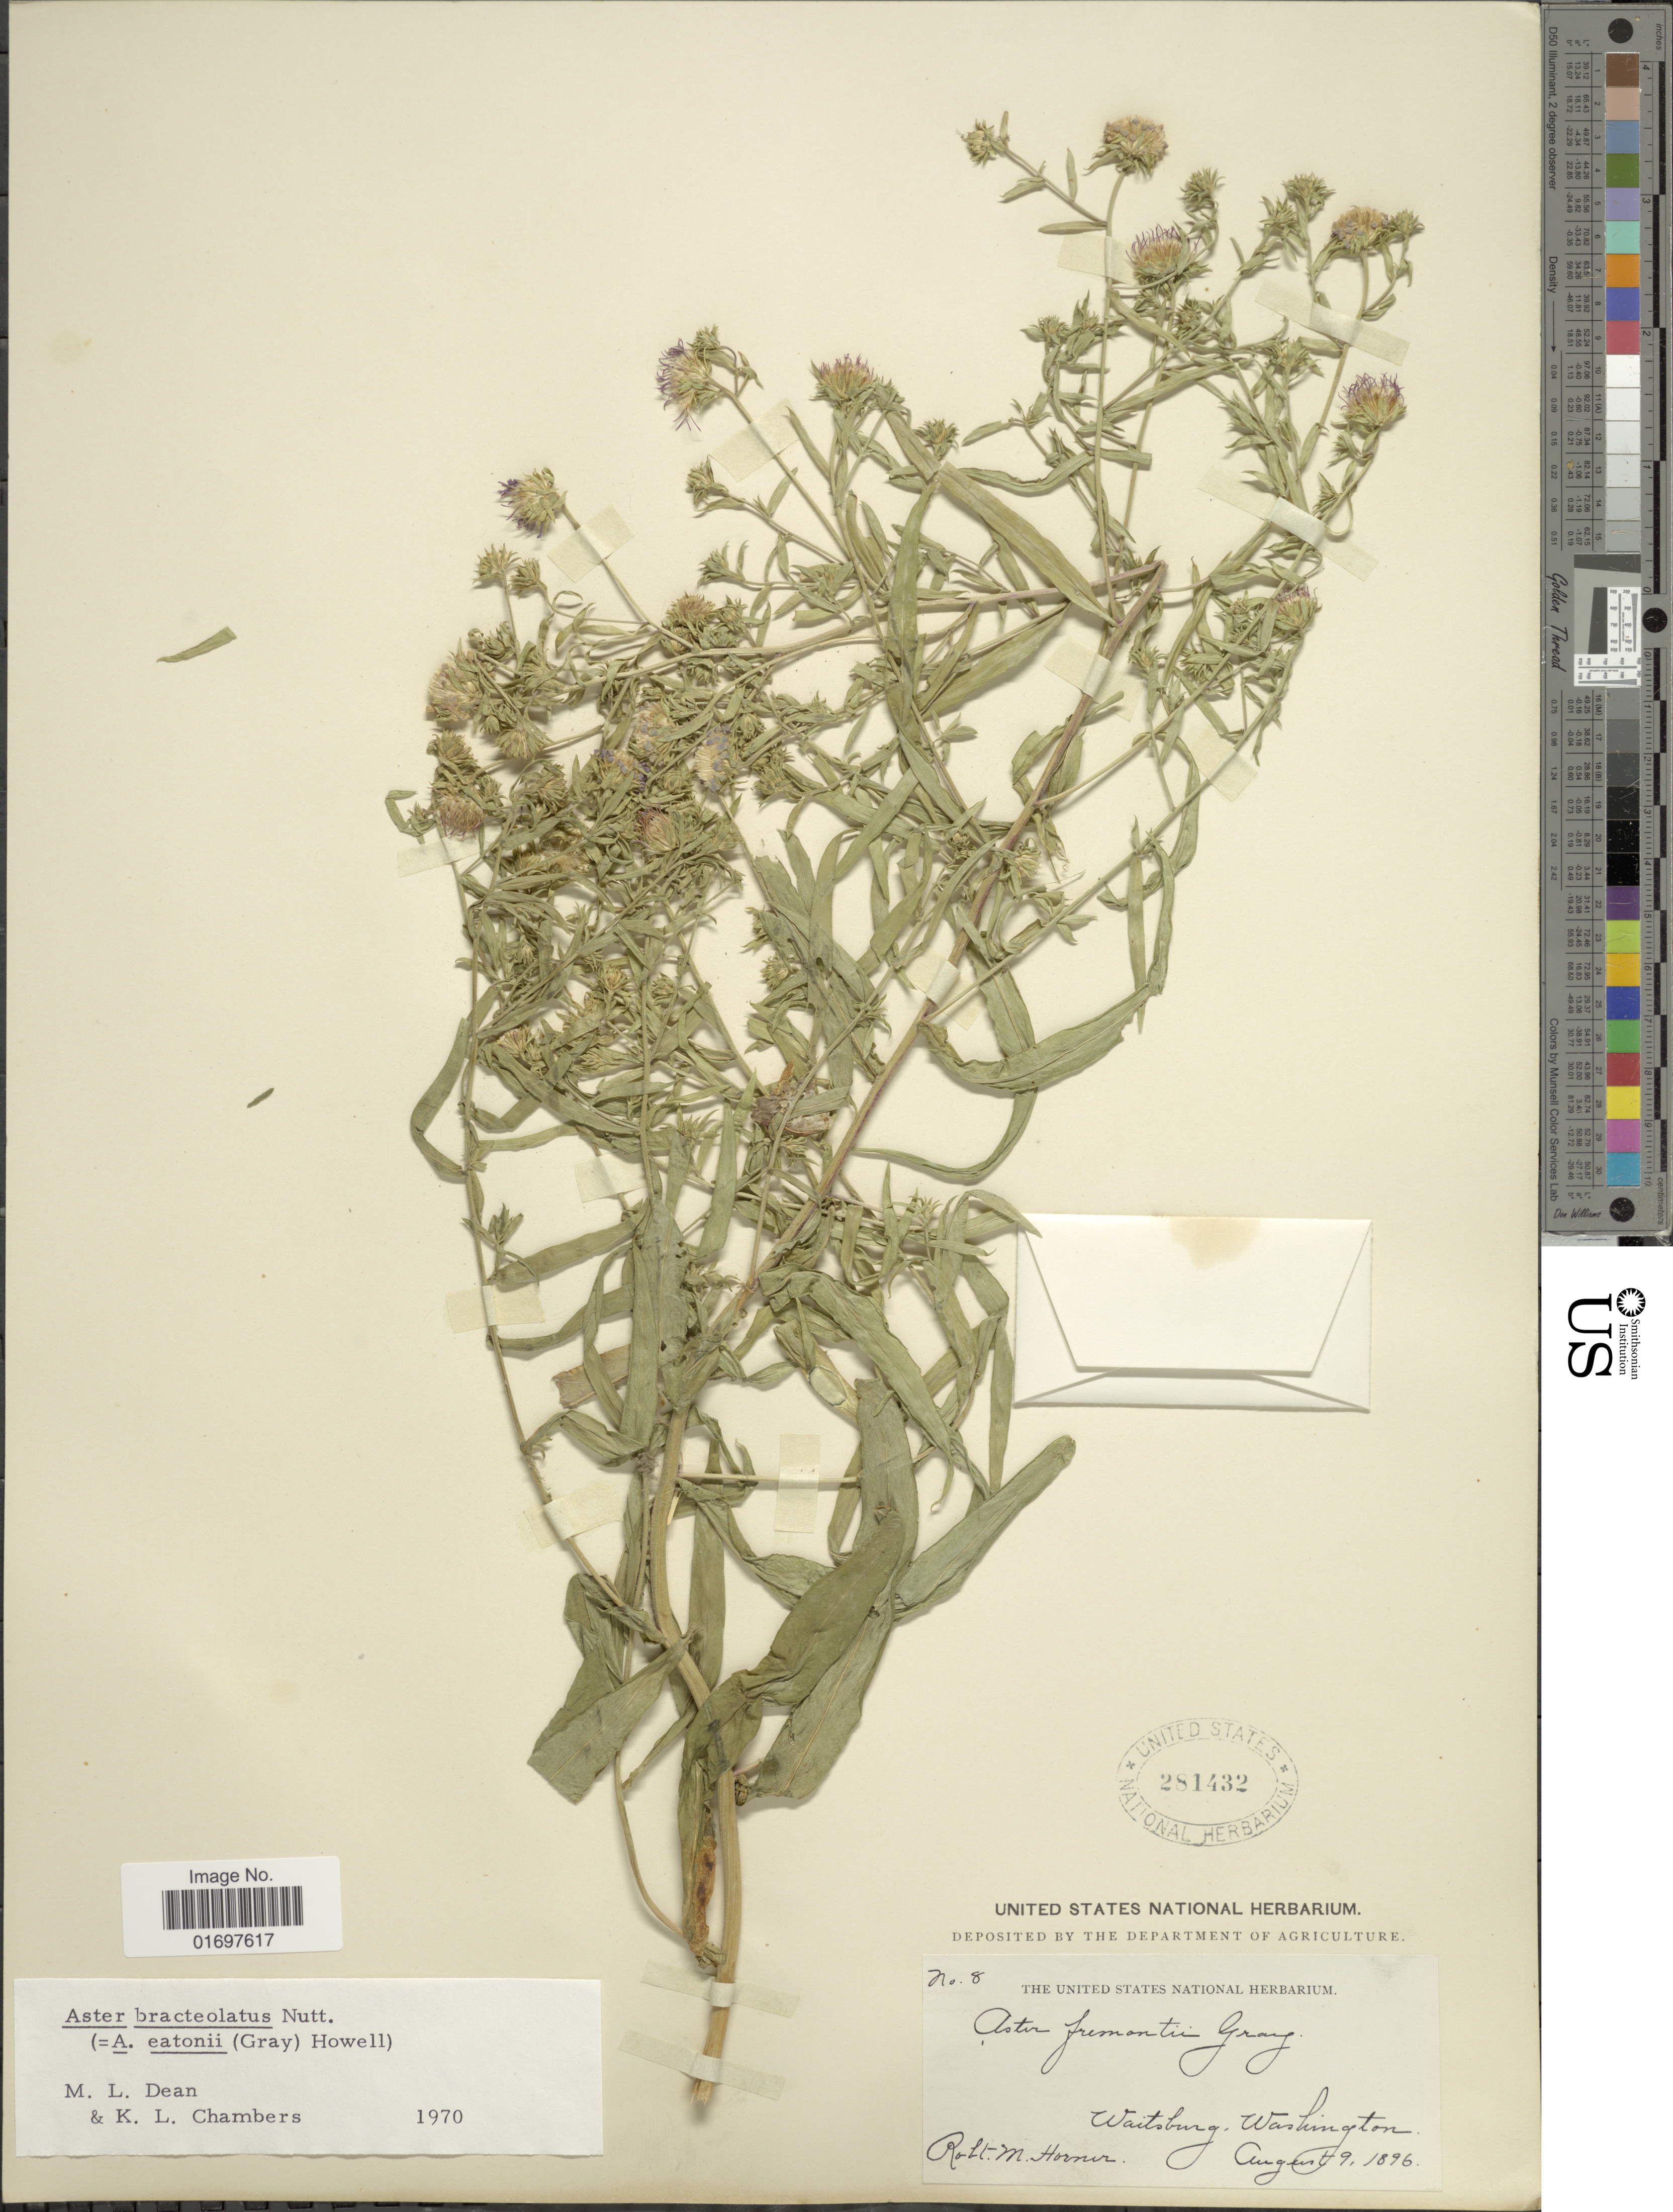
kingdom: Plantae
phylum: Tracheophyta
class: Magnoliopsida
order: Asterales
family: Asteraceae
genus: Symphyotrichum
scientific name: Symphyotrichum bracteolatum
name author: (Nutt.) G.L. Nesom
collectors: R. Horner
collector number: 8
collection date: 1896-08-09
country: United States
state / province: Washington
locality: Waitsburg, Washington.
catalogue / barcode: US 281432